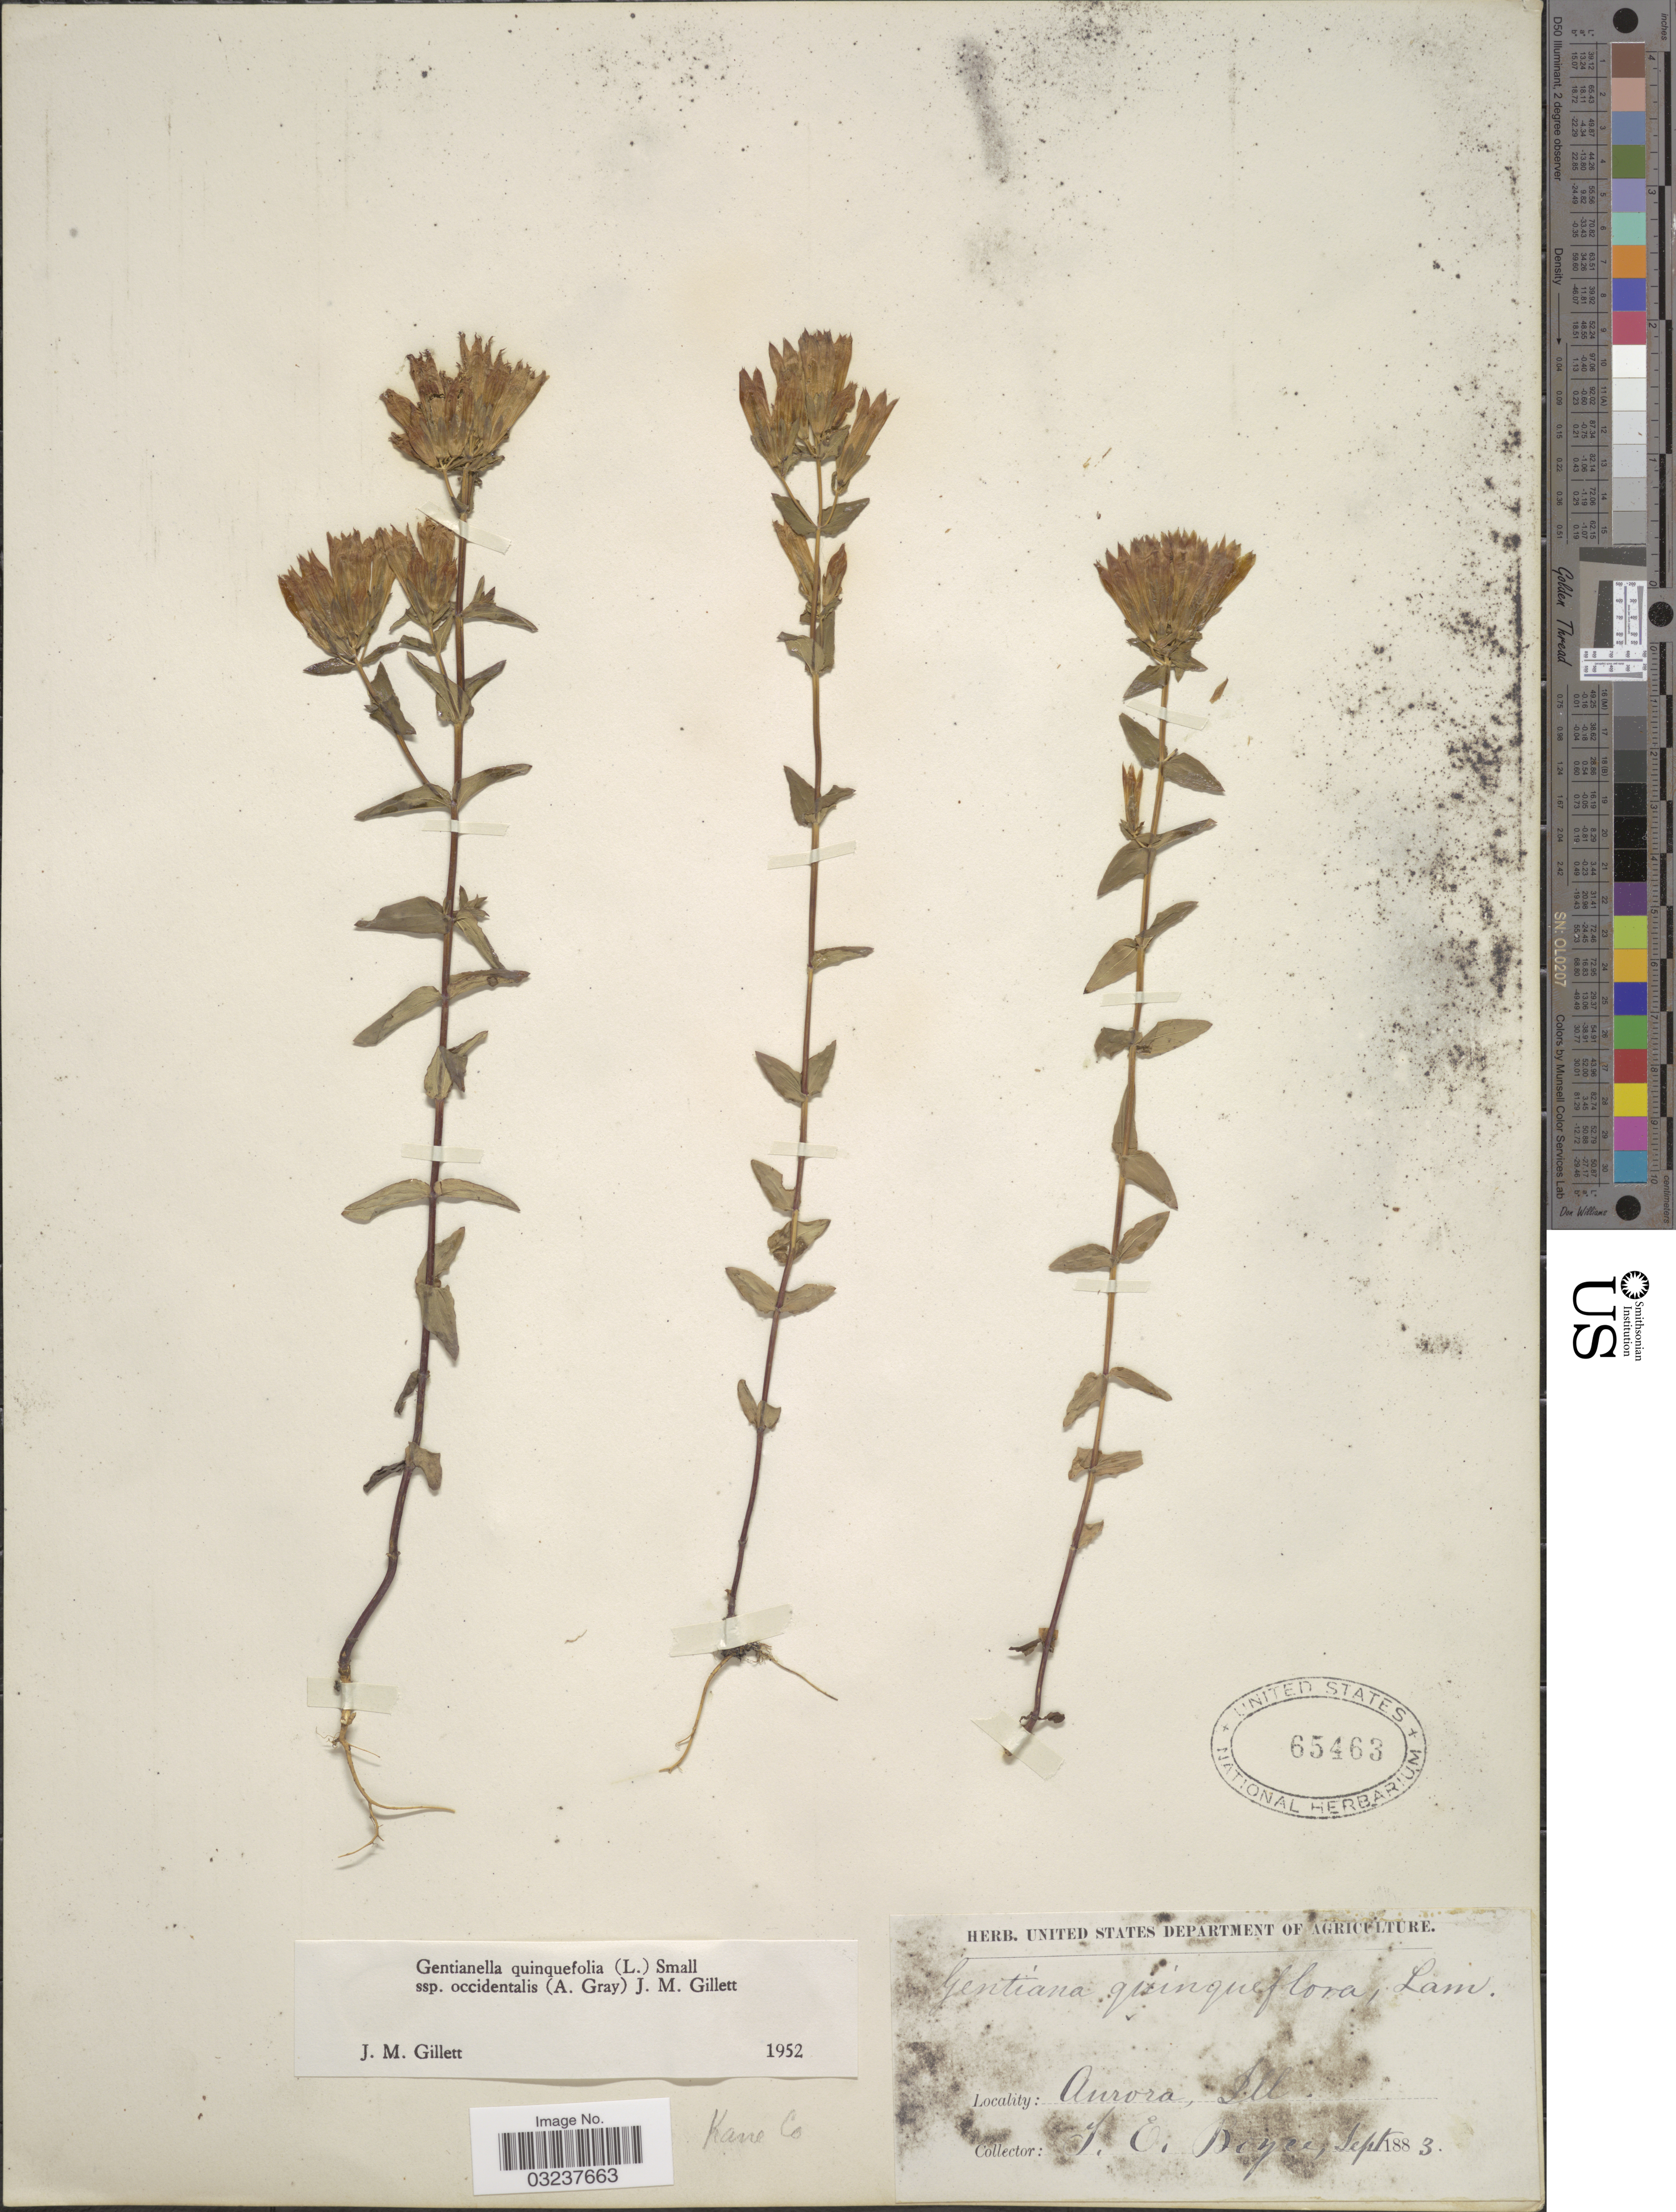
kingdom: Plantae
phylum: Tracheophyta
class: Magnoliopsida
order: Gentianales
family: Gentianaceae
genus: Gentianella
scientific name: Gentianella quinquefolia subsp. occidentalis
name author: (A. Gray) J.M. Gillett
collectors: Y. Boyce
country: United States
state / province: Illinois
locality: Aurora, Kane Co.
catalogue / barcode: US 65463